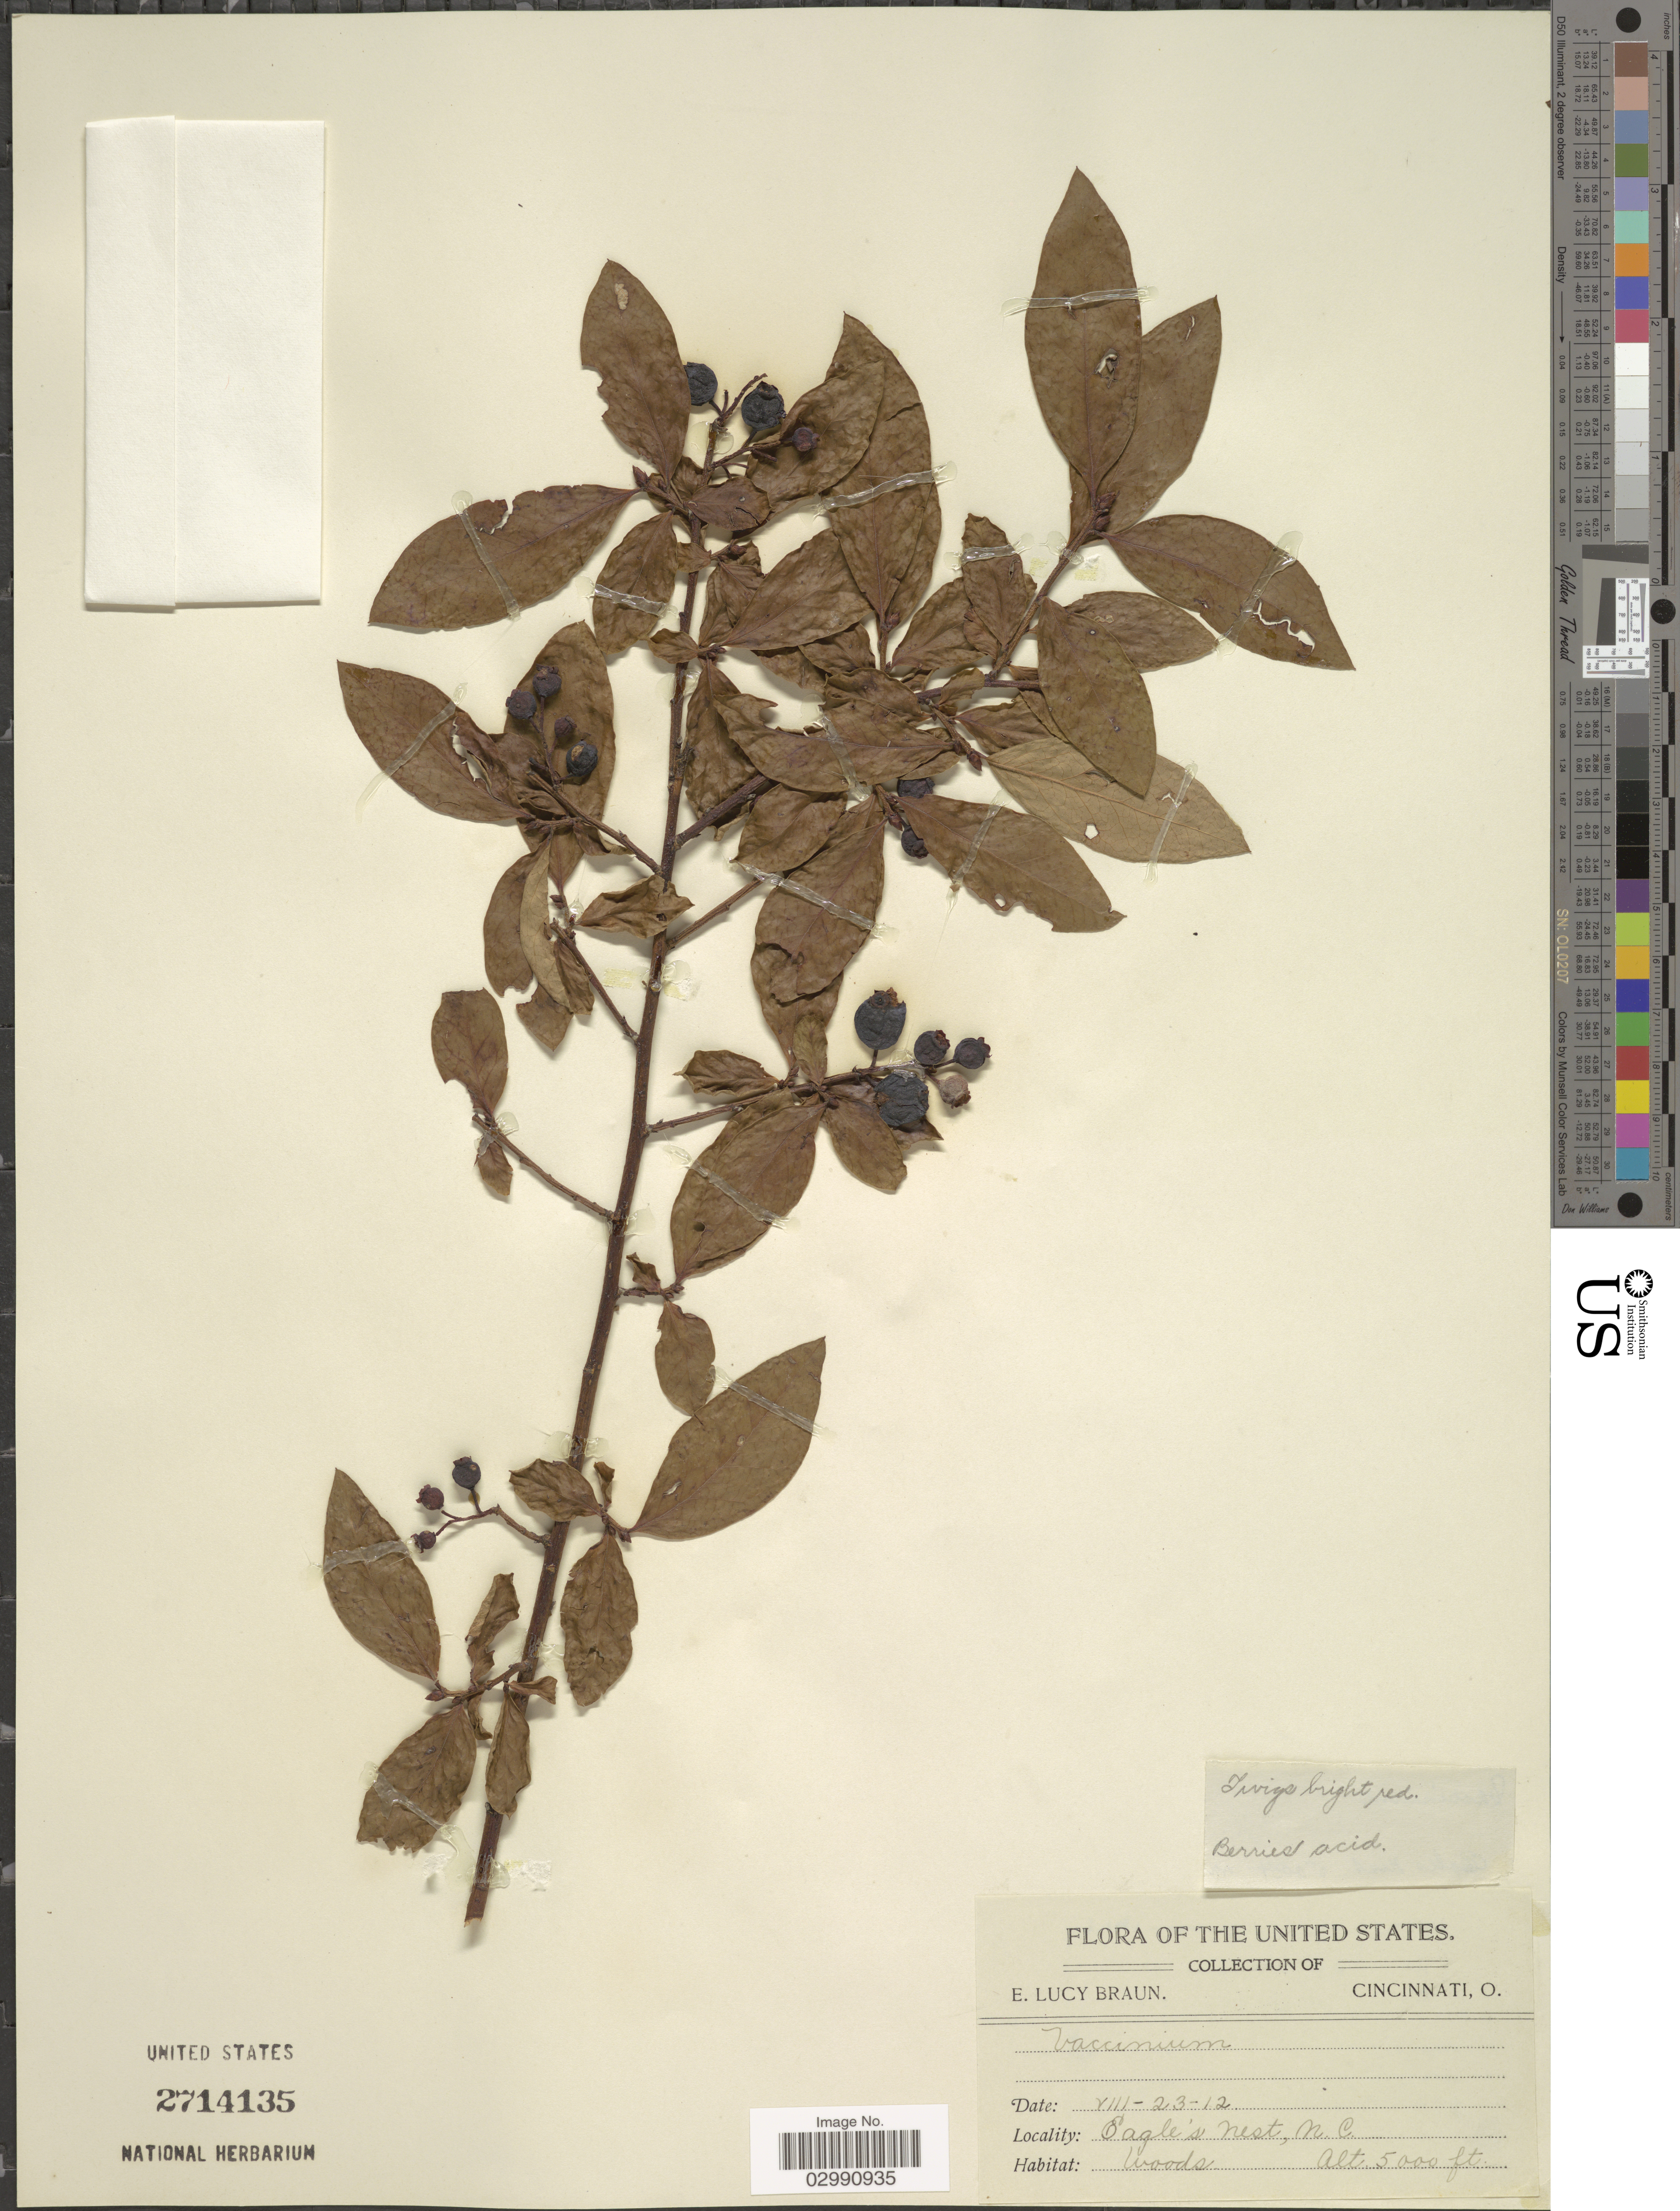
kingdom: Plantae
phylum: Tracheophyta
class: Magnoliopsida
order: Ericales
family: Ericaceae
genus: Vaccinium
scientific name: Vaccinium sp.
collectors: E. L. Braun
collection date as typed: Transcribed d/m/y: 23/8/12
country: United States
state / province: North Carolina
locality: Eagle's Nest.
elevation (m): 1524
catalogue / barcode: US 2714135